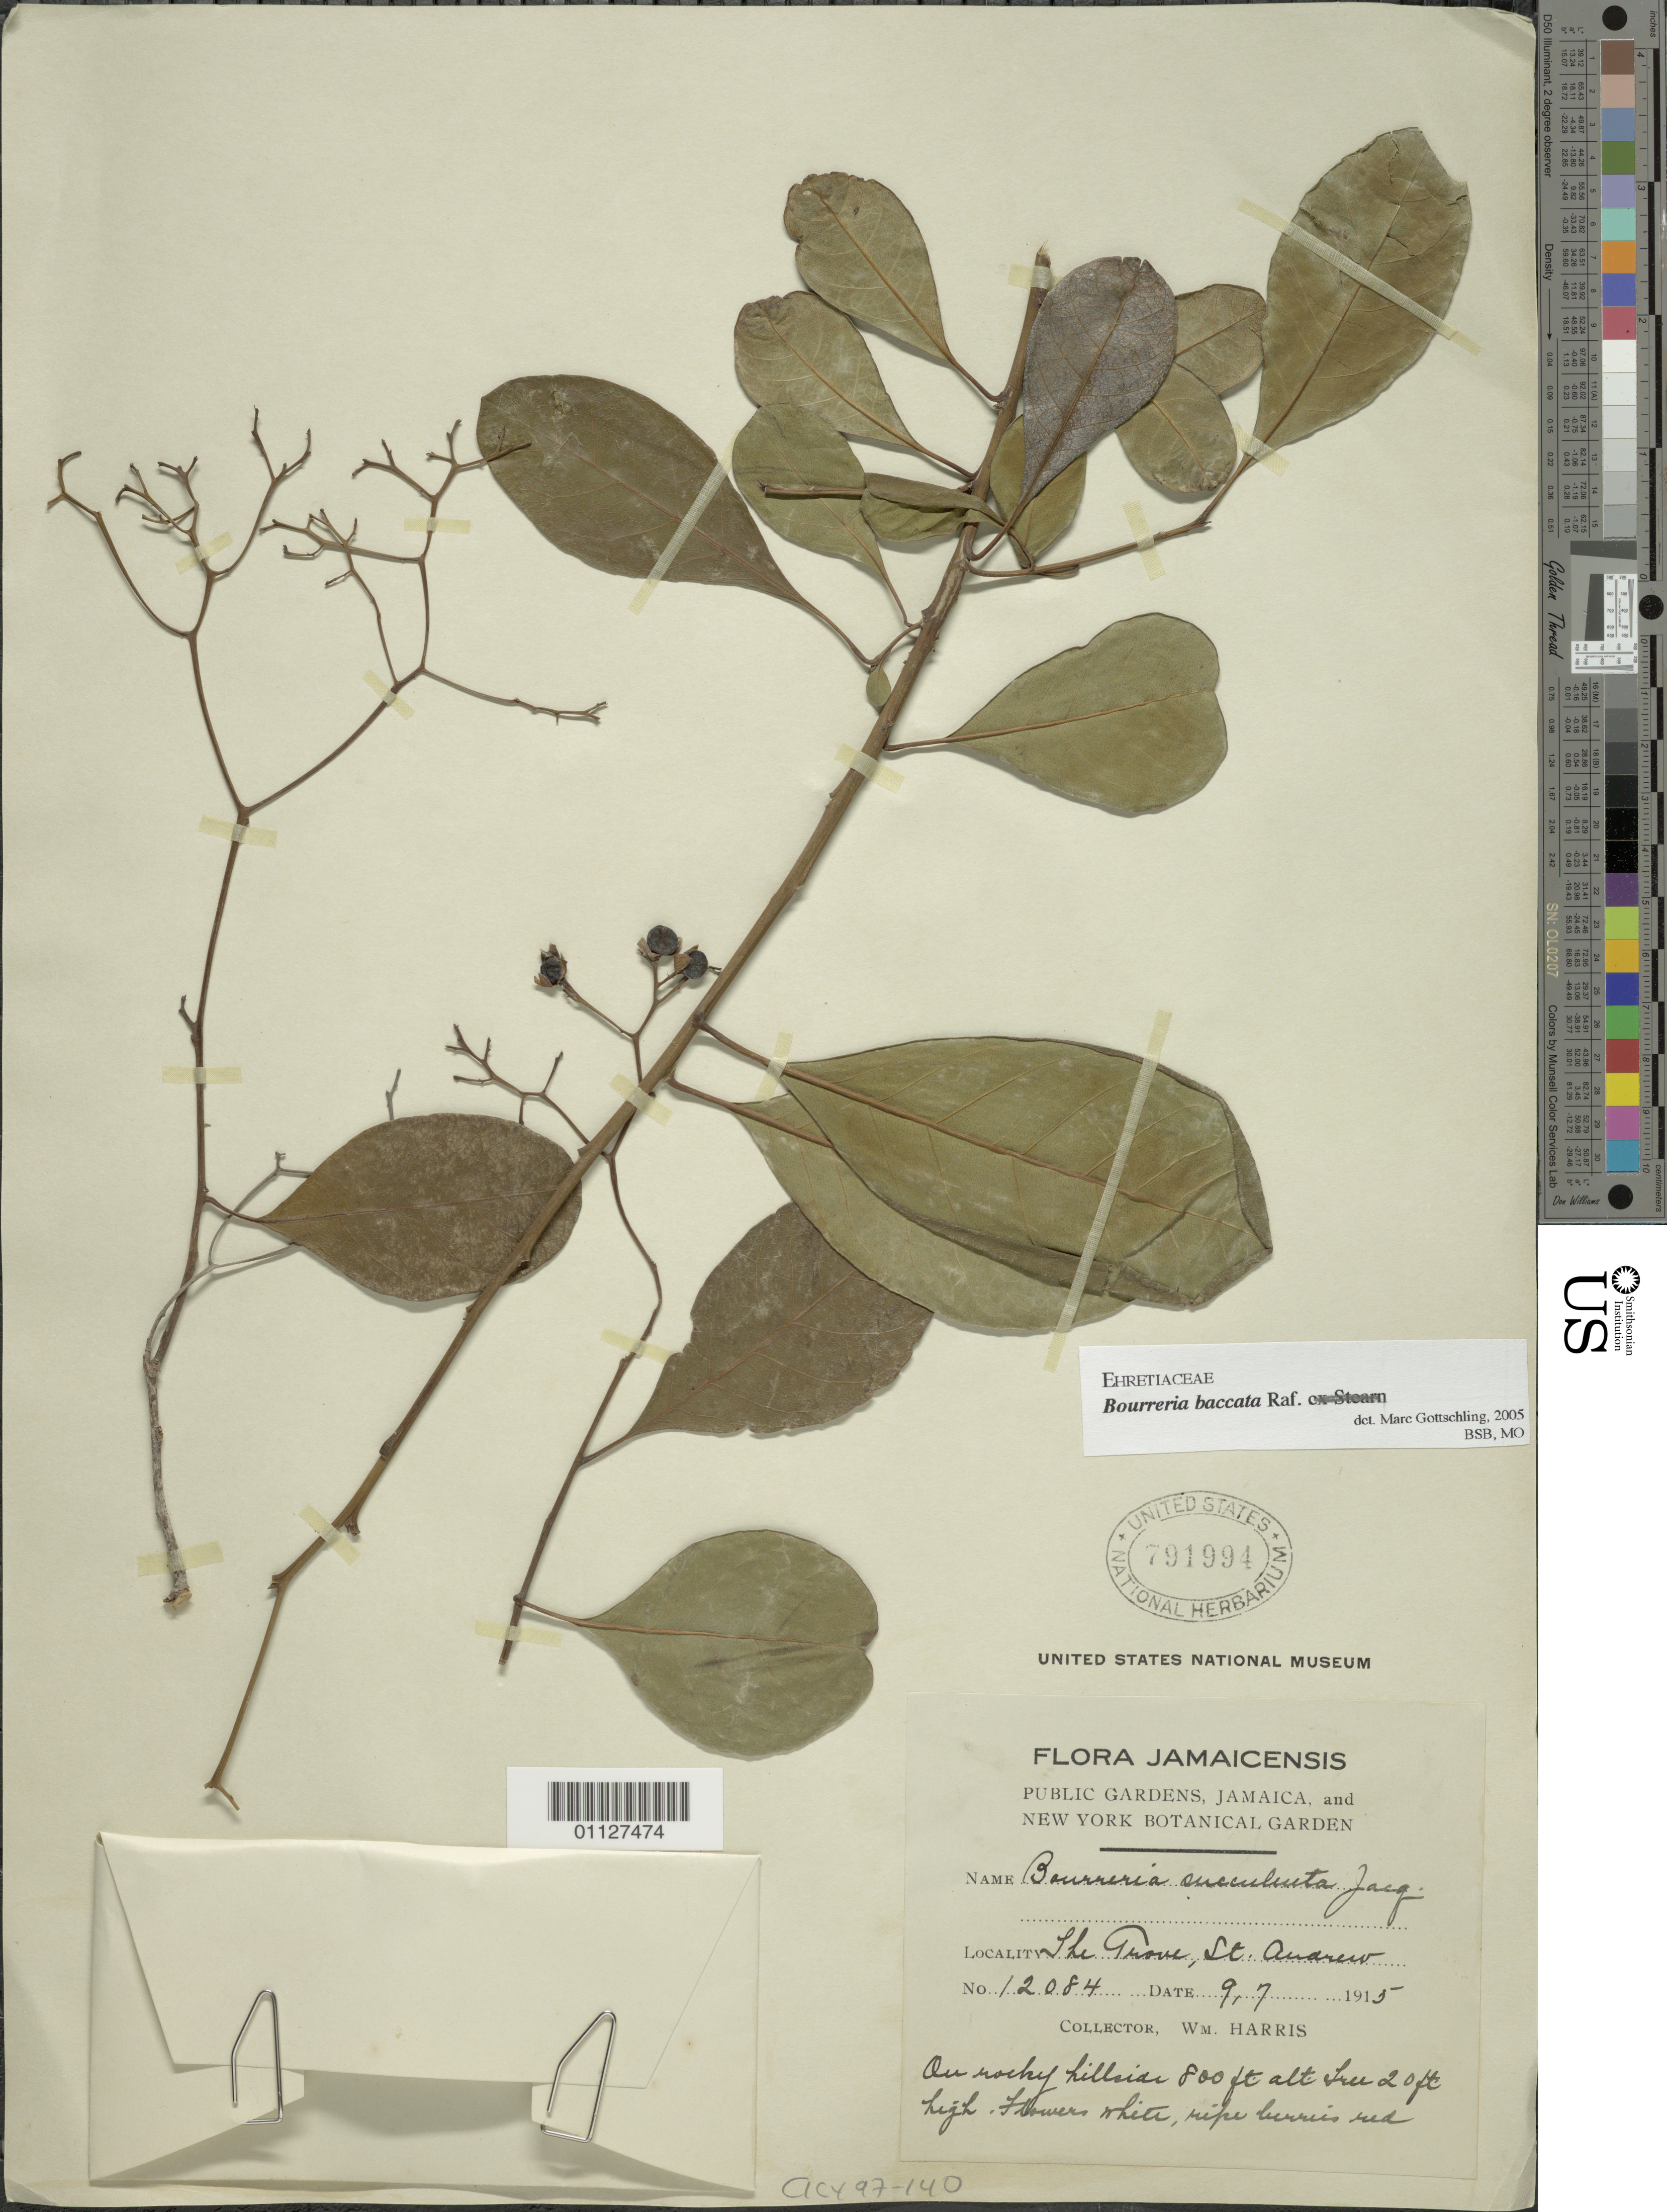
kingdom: Plantae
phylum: Tracheophyta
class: Magnoliopsida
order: Boraginales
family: Ehretiaceae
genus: Bourreria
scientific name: Bourreria baccata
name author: Raf.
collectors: W. Harris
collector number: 12084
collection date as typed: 09 Jul 1915 or 07 Sep 1915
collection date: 1915-07-09 or 1915-09-07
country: Jamaica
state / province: Saint Andrew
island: Jamaica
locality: The Grove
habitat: on rocky hillside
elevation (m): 244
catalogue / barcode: US 1127474